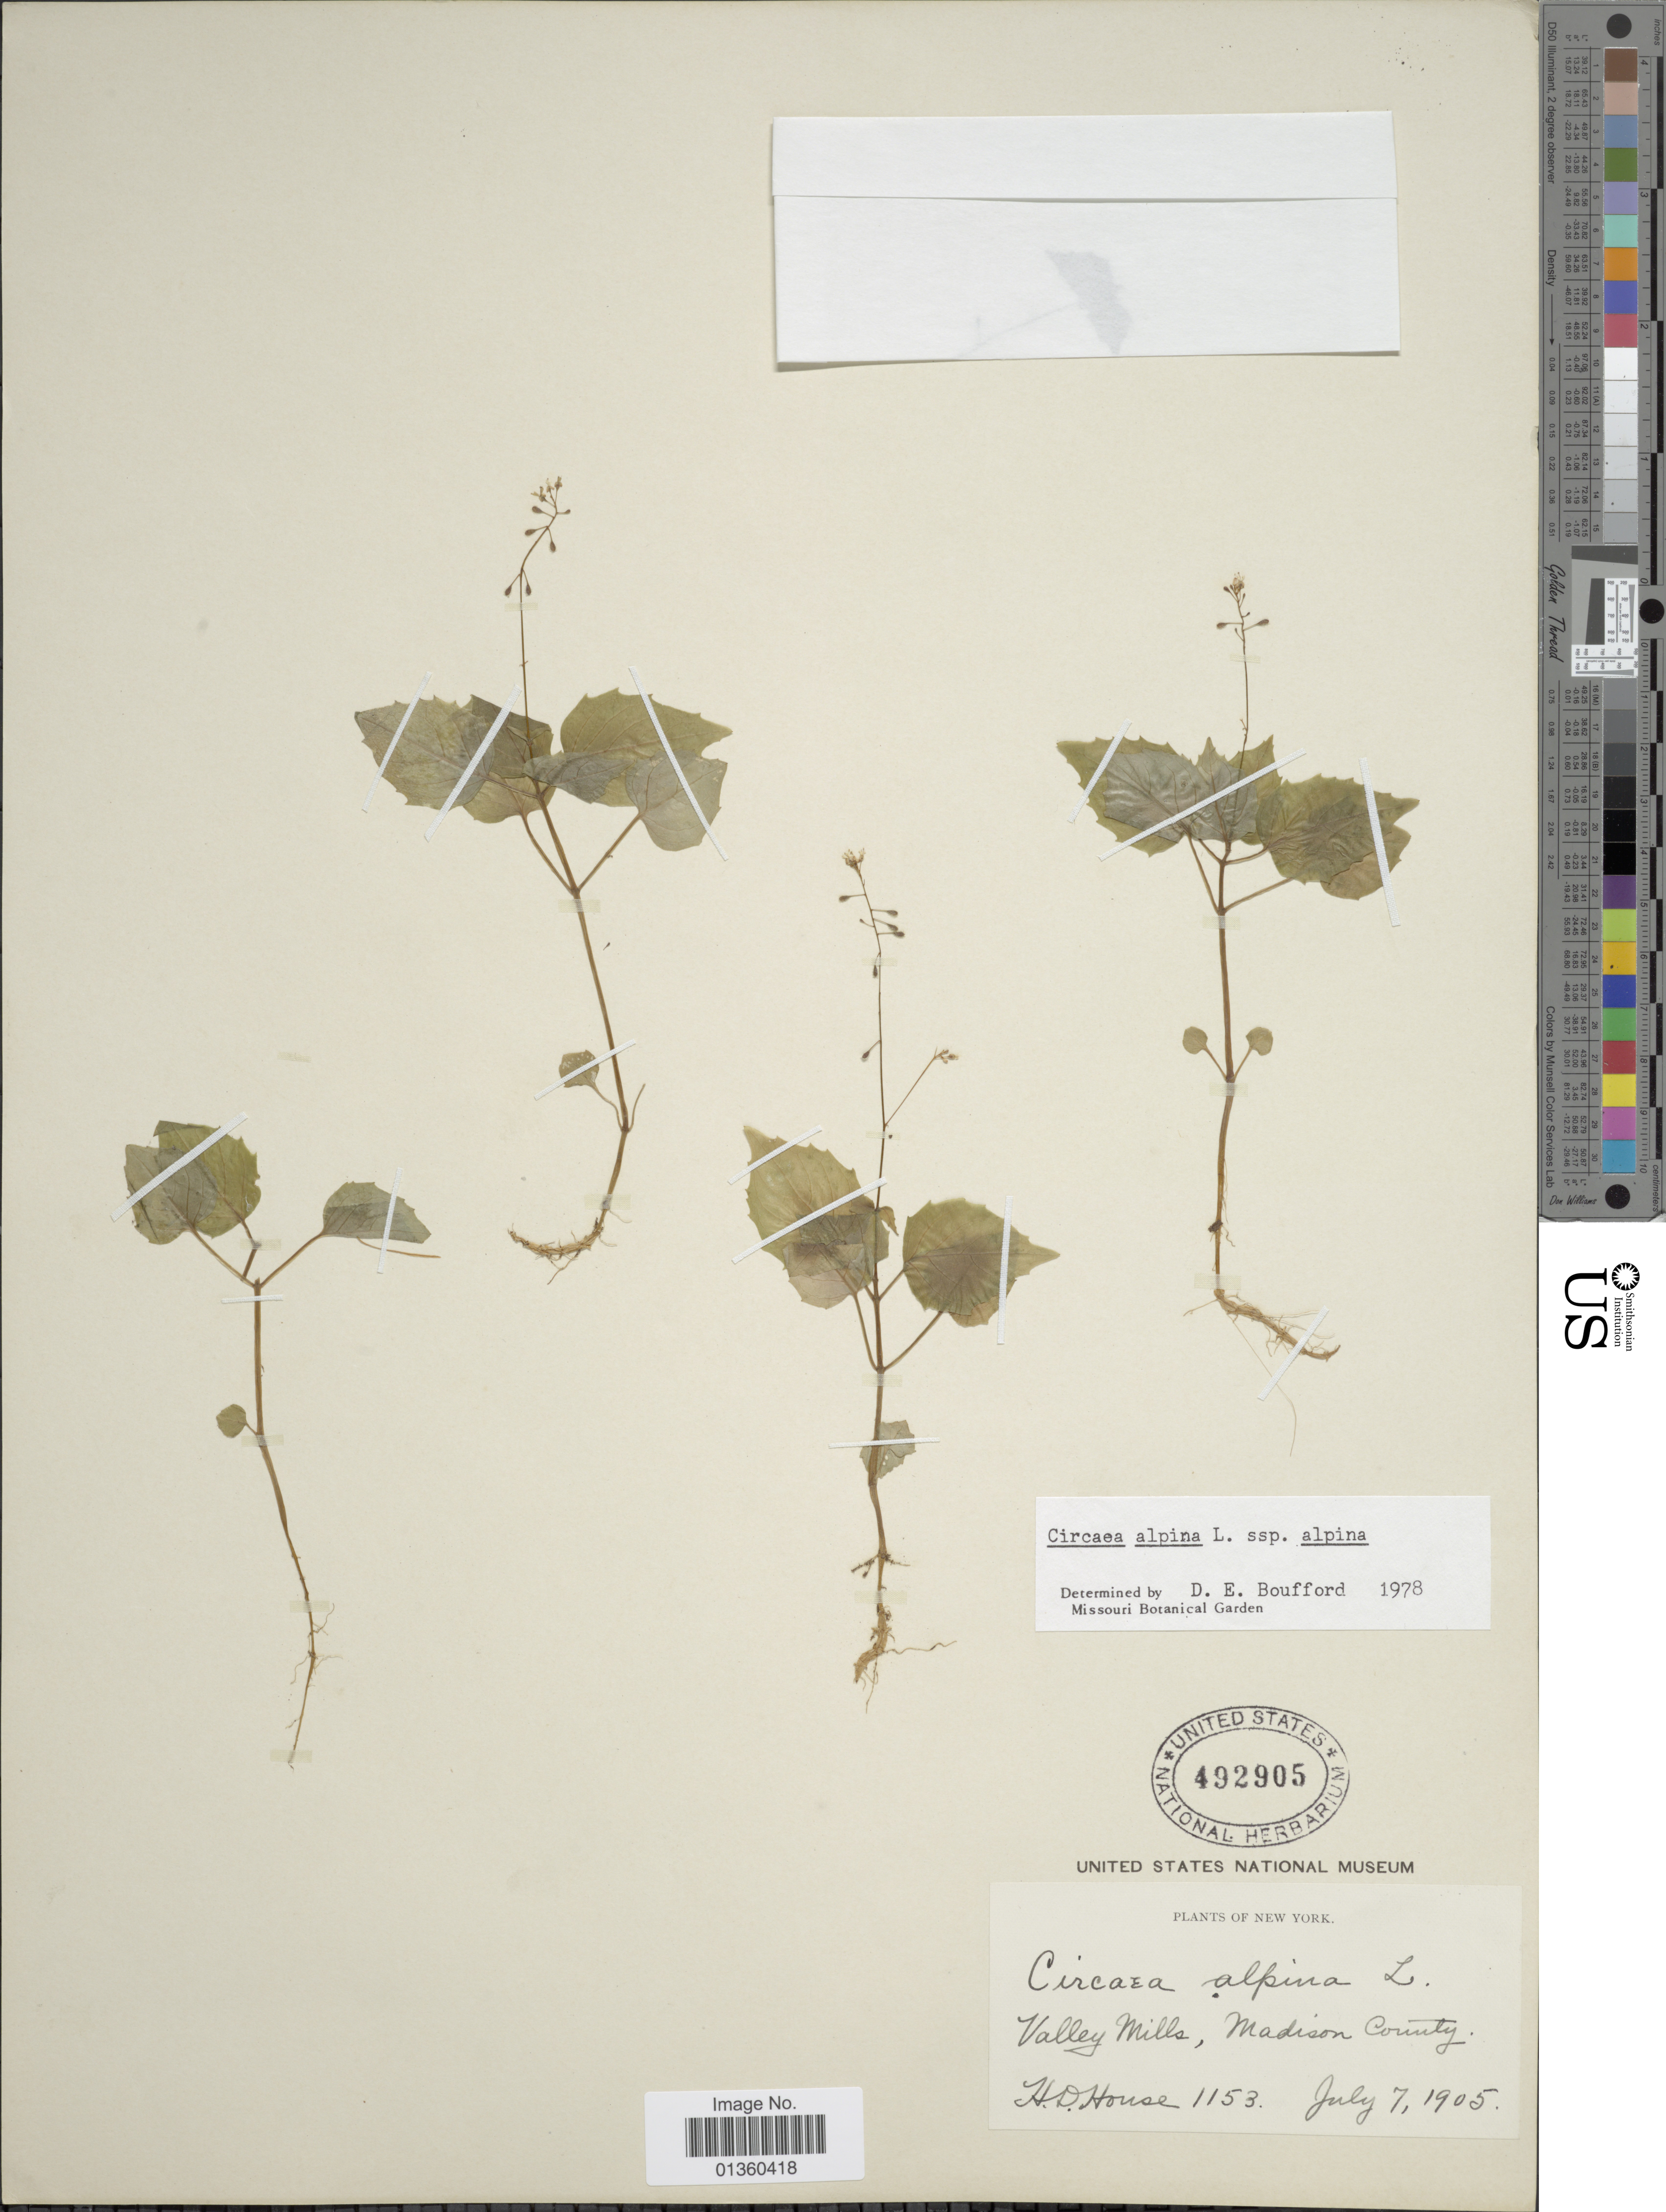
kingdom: Plantae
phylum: Tracheophyta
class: Magnoliopsida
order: Myrtales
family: Onagraceae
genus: Circaea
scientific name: Circaea alpina subsp. alpina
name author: L.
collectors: H. D. House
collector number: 1153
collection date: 1905-07-07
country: United States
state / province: New York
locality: Valley Mills, Madison County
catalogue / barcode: US 492905